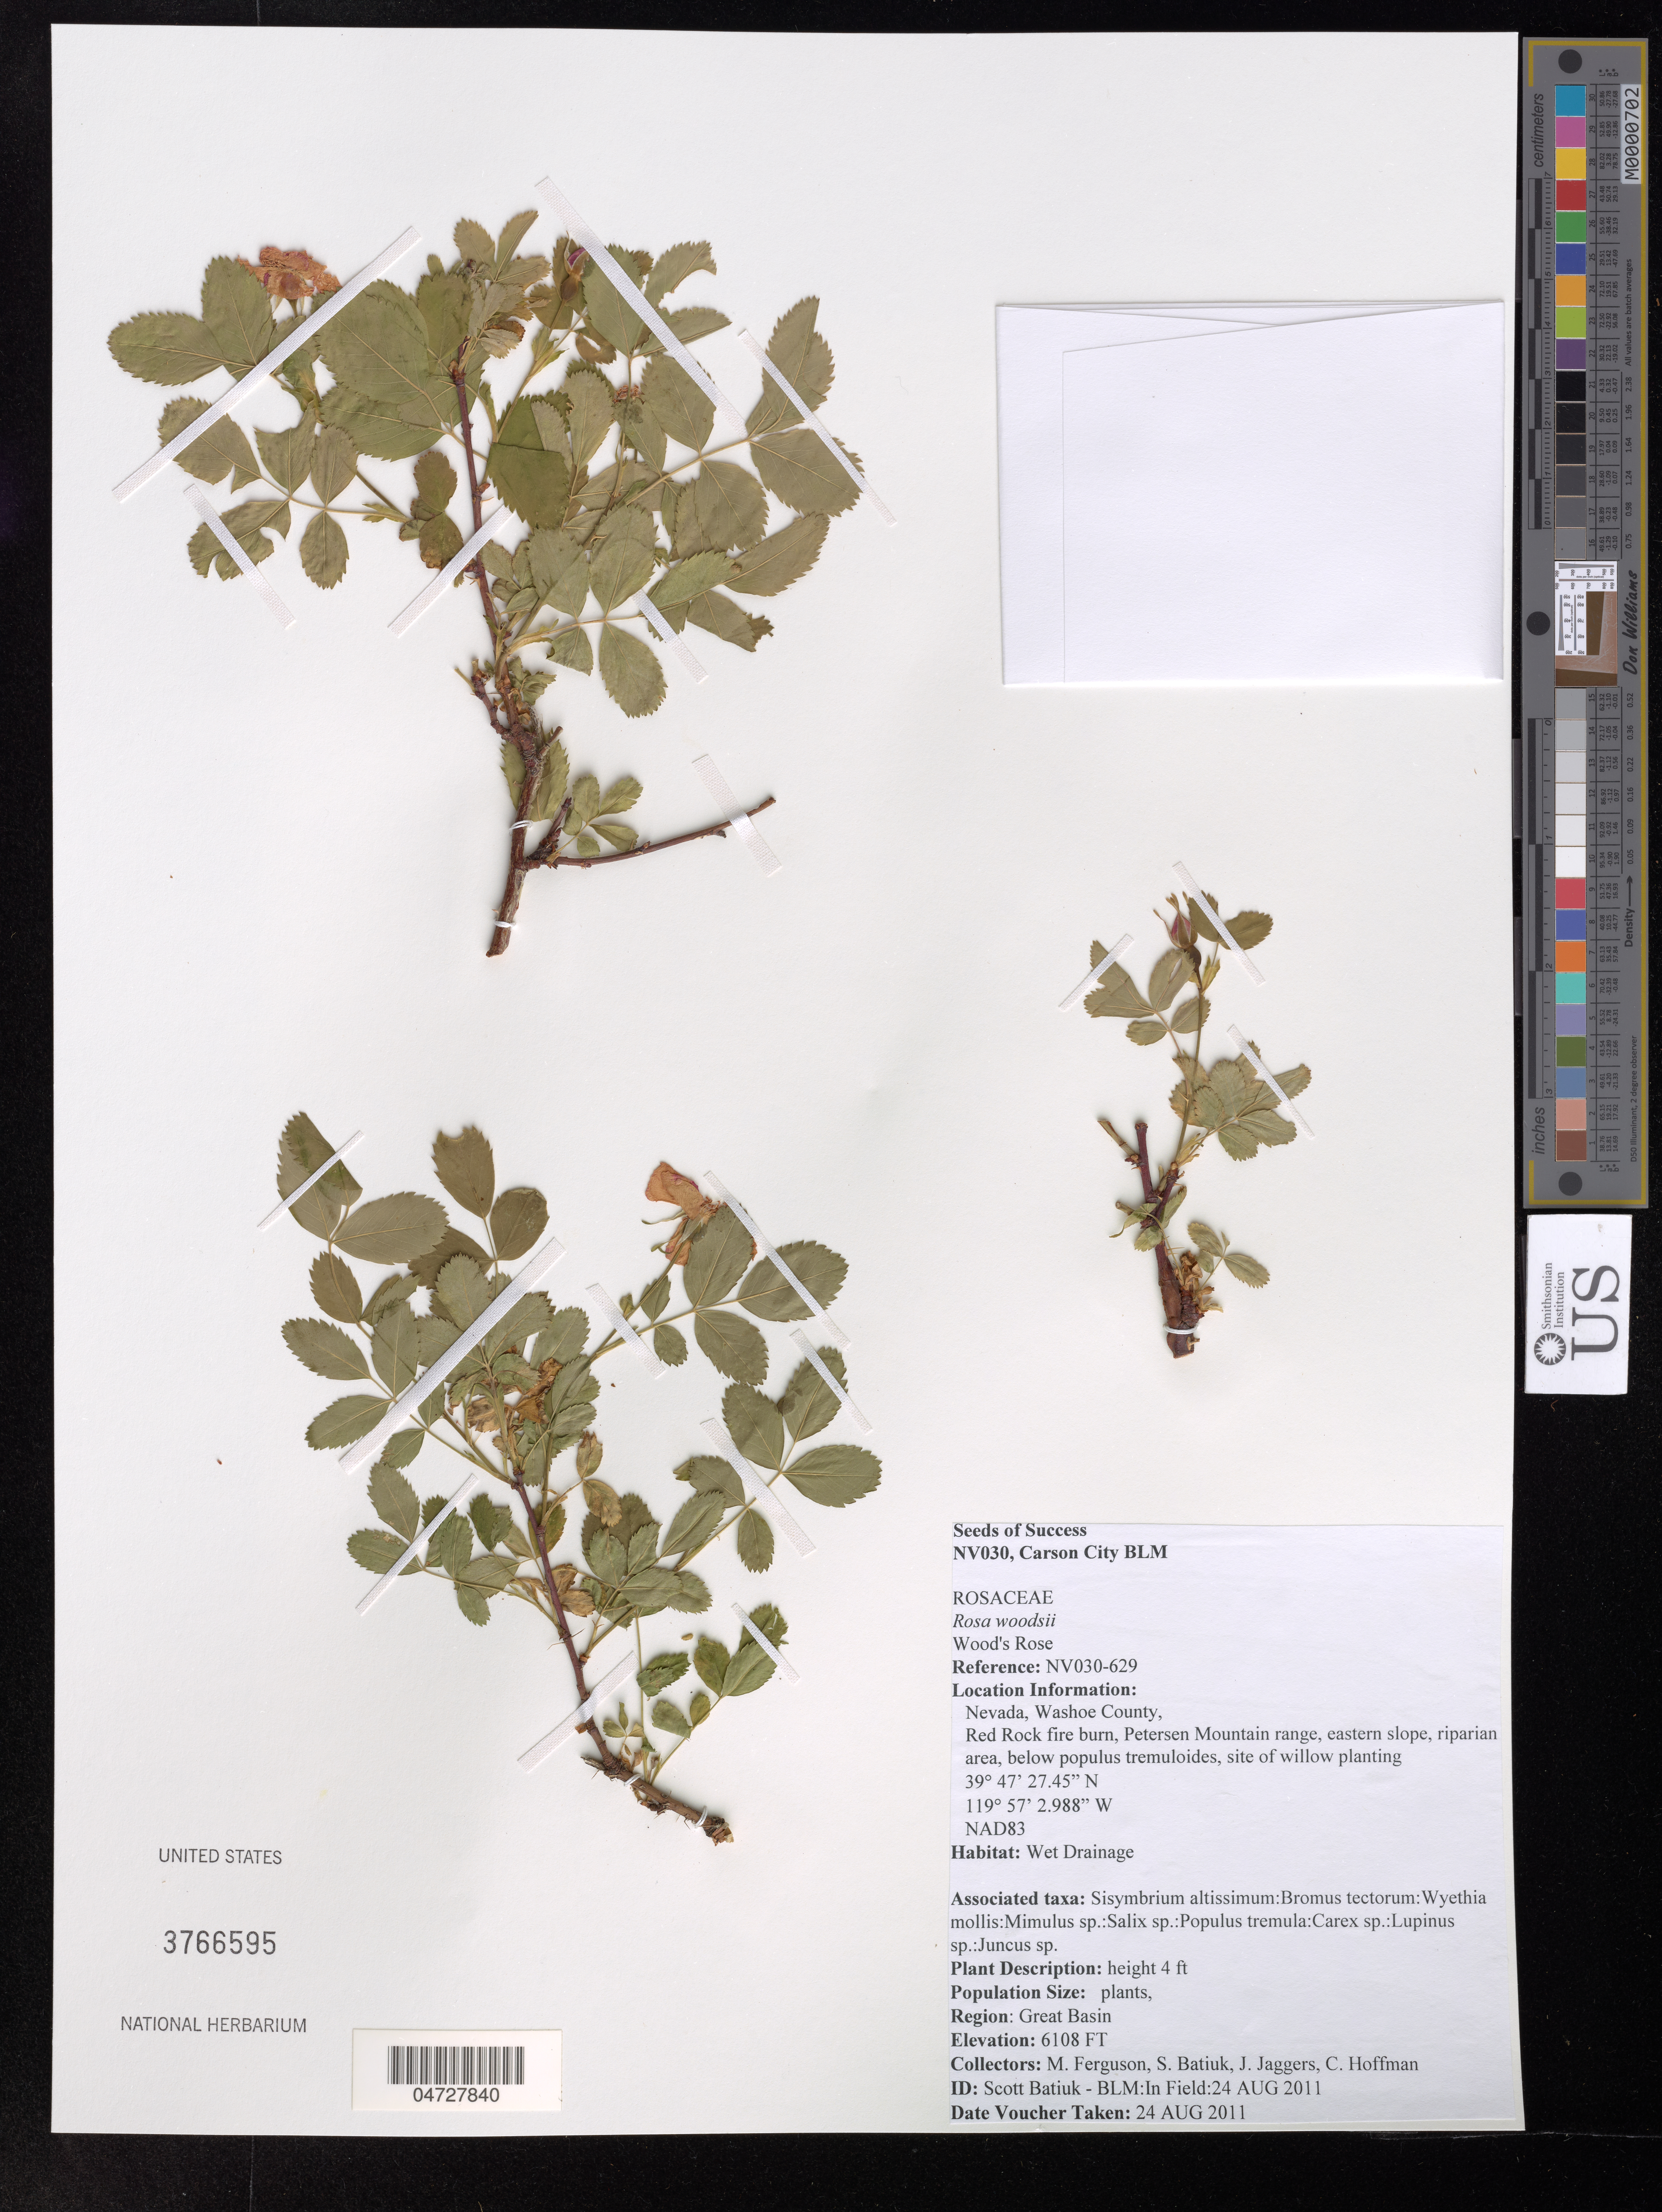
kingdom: Plantae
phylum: Tracheophyta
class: Magnoliopsida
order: Rosales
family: Rosaceae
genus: Rosa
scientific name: Rosa woodsii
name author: Lindl.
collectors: M. Ferguson, S. Batiuk, J. Jaggers & C. Hoffman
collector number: NV030-629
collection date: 2011-08-24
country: United States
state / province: Nevada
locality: Washoe County, Red Rock fire burn, Petersen Mountain range, eastern slope, riparian area, below populus remuloides, site of willow planting.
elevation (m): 1862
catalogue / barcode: US 3766595